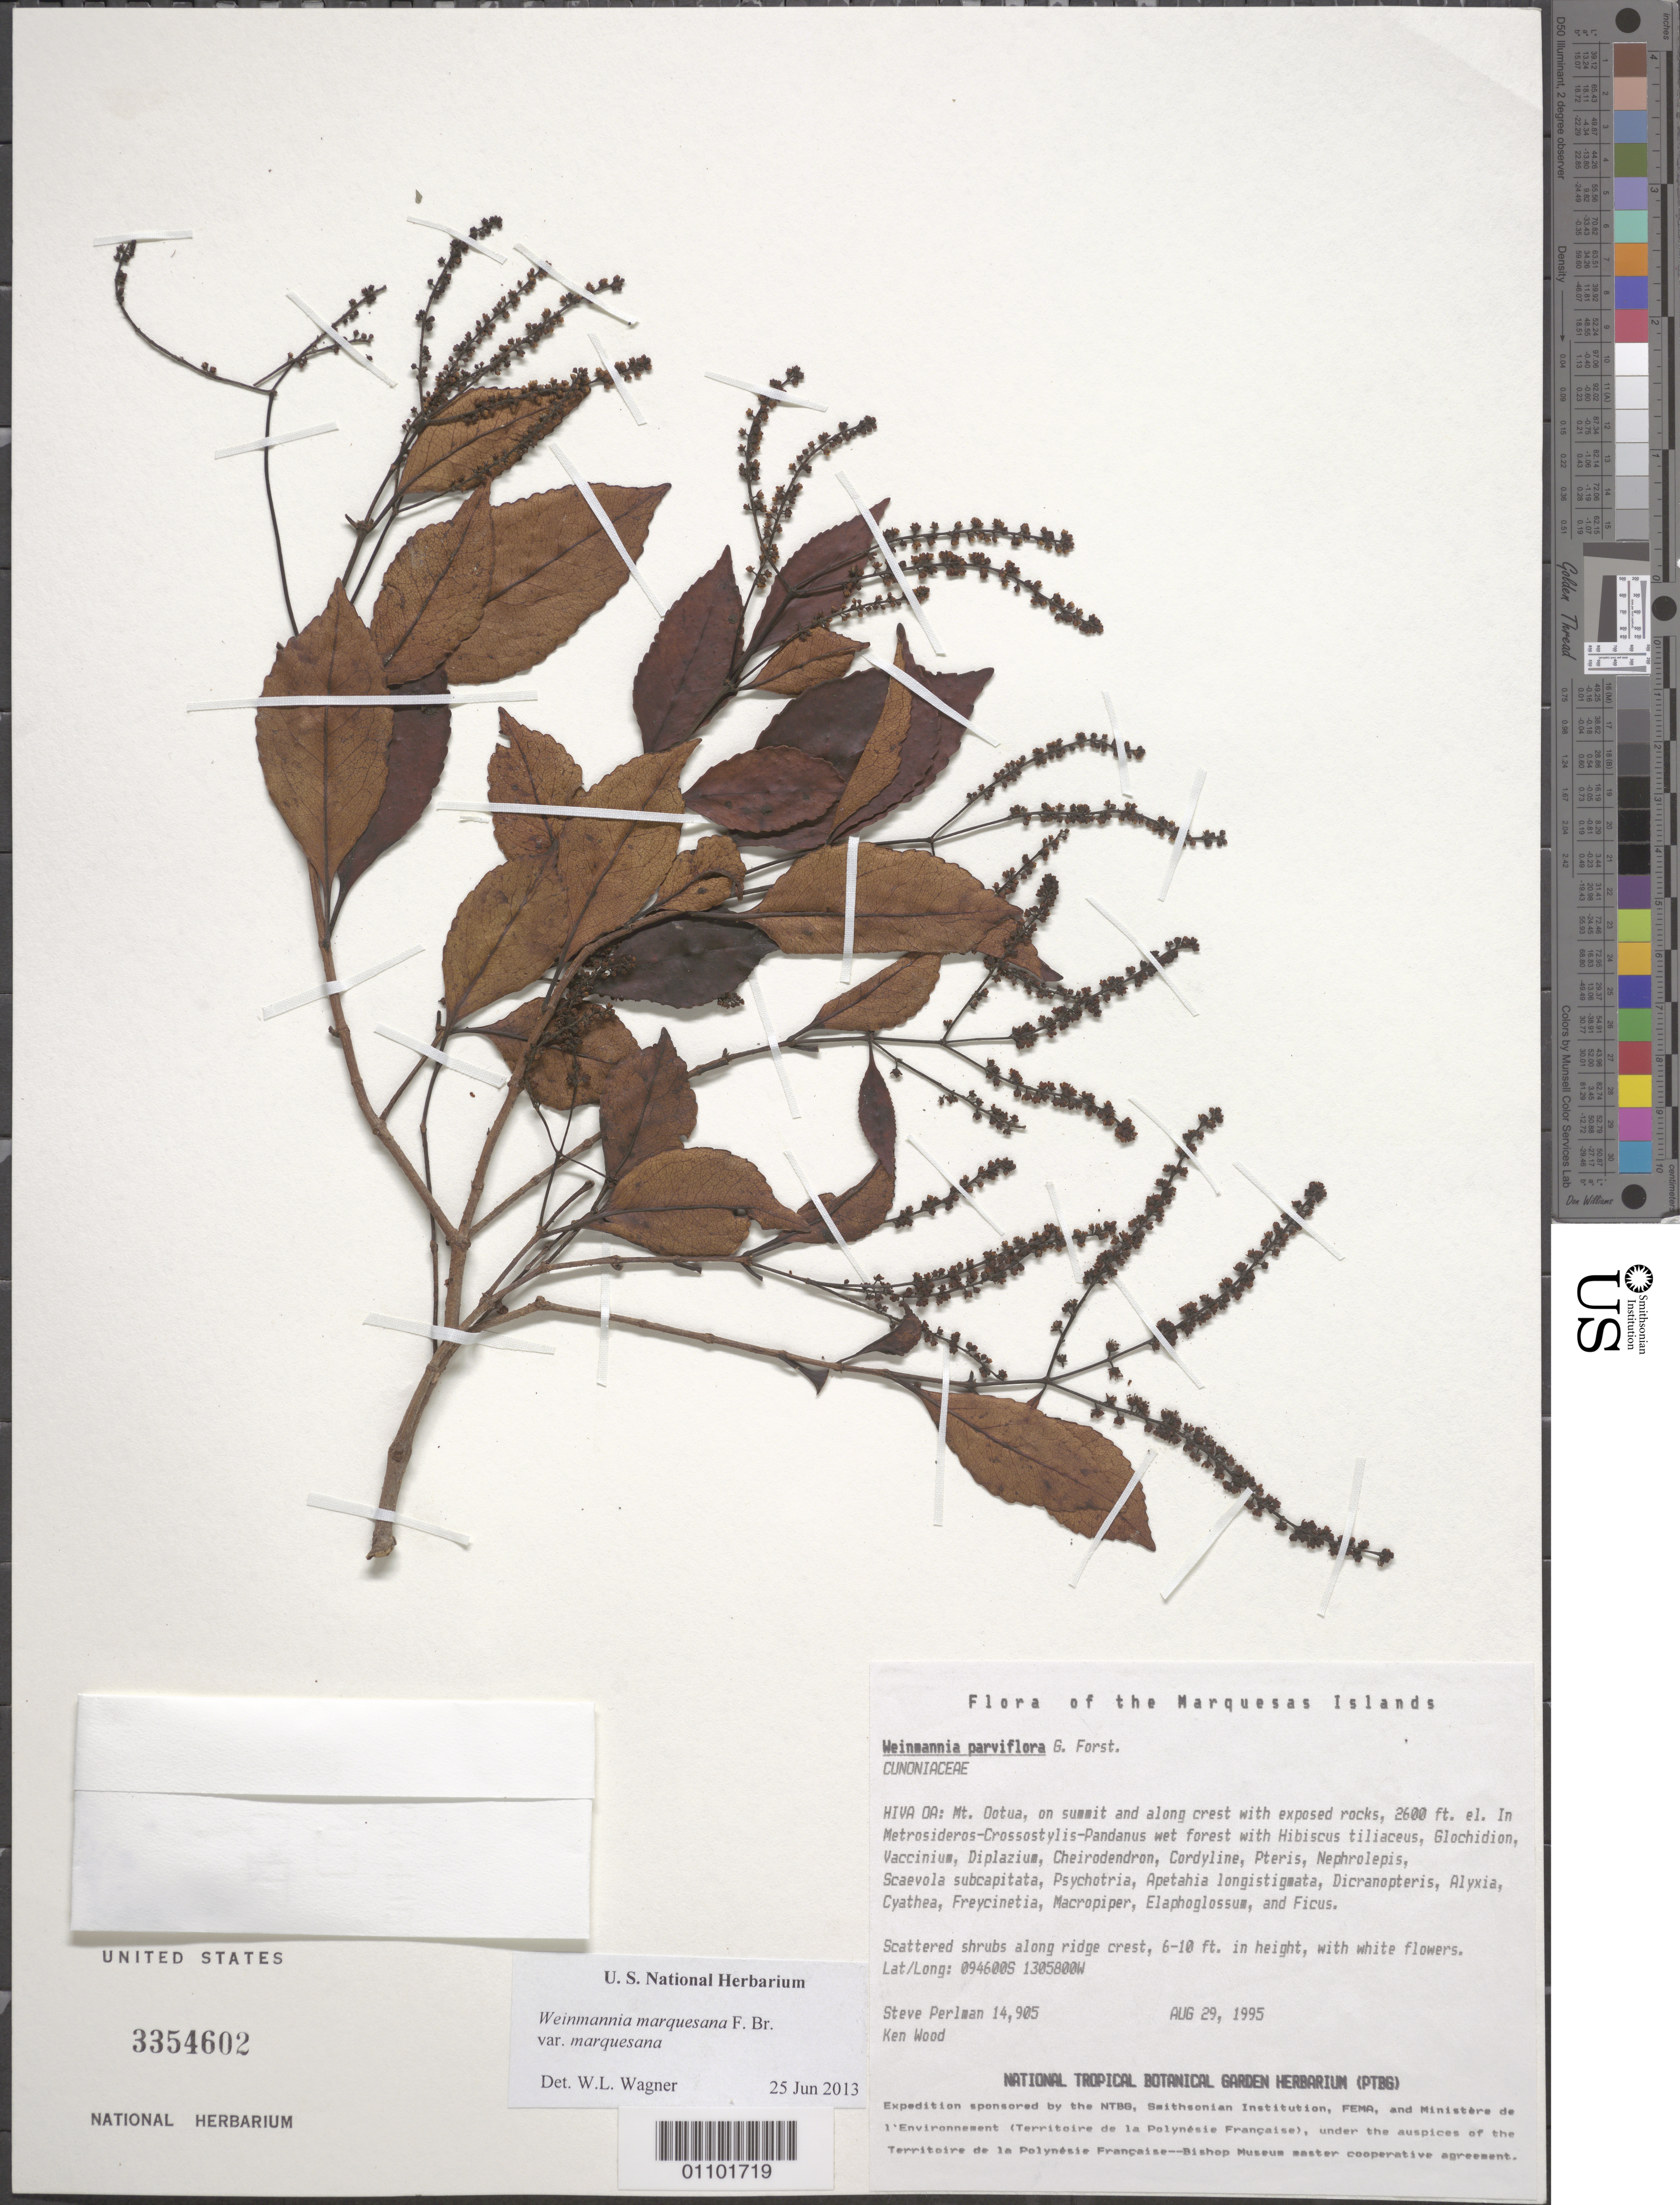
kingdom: Plantae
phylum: Tracheophyta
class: Magnoliopsida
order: Oxalidales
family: Cunoniaceae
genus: Pterophylla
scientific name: Pterophylla marquesana var. marquesana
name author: (F. Br.) Pillon & H.C. Hopkins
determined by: Wagner, W. L., (BOT), Smithsonian Institution - National Museum of Natural History (UNITED STATES)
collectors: S. P. Perlman & K. R. Wood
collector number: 14905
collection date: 1995-08-29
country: French Polynesia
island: Hiva Oa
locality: Mt. Ootua, on summit and along crest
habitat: Metrosideros-Crossostylis-Pandanus wet forest, with exposed rocks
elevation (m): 793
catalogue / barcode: US 3354602